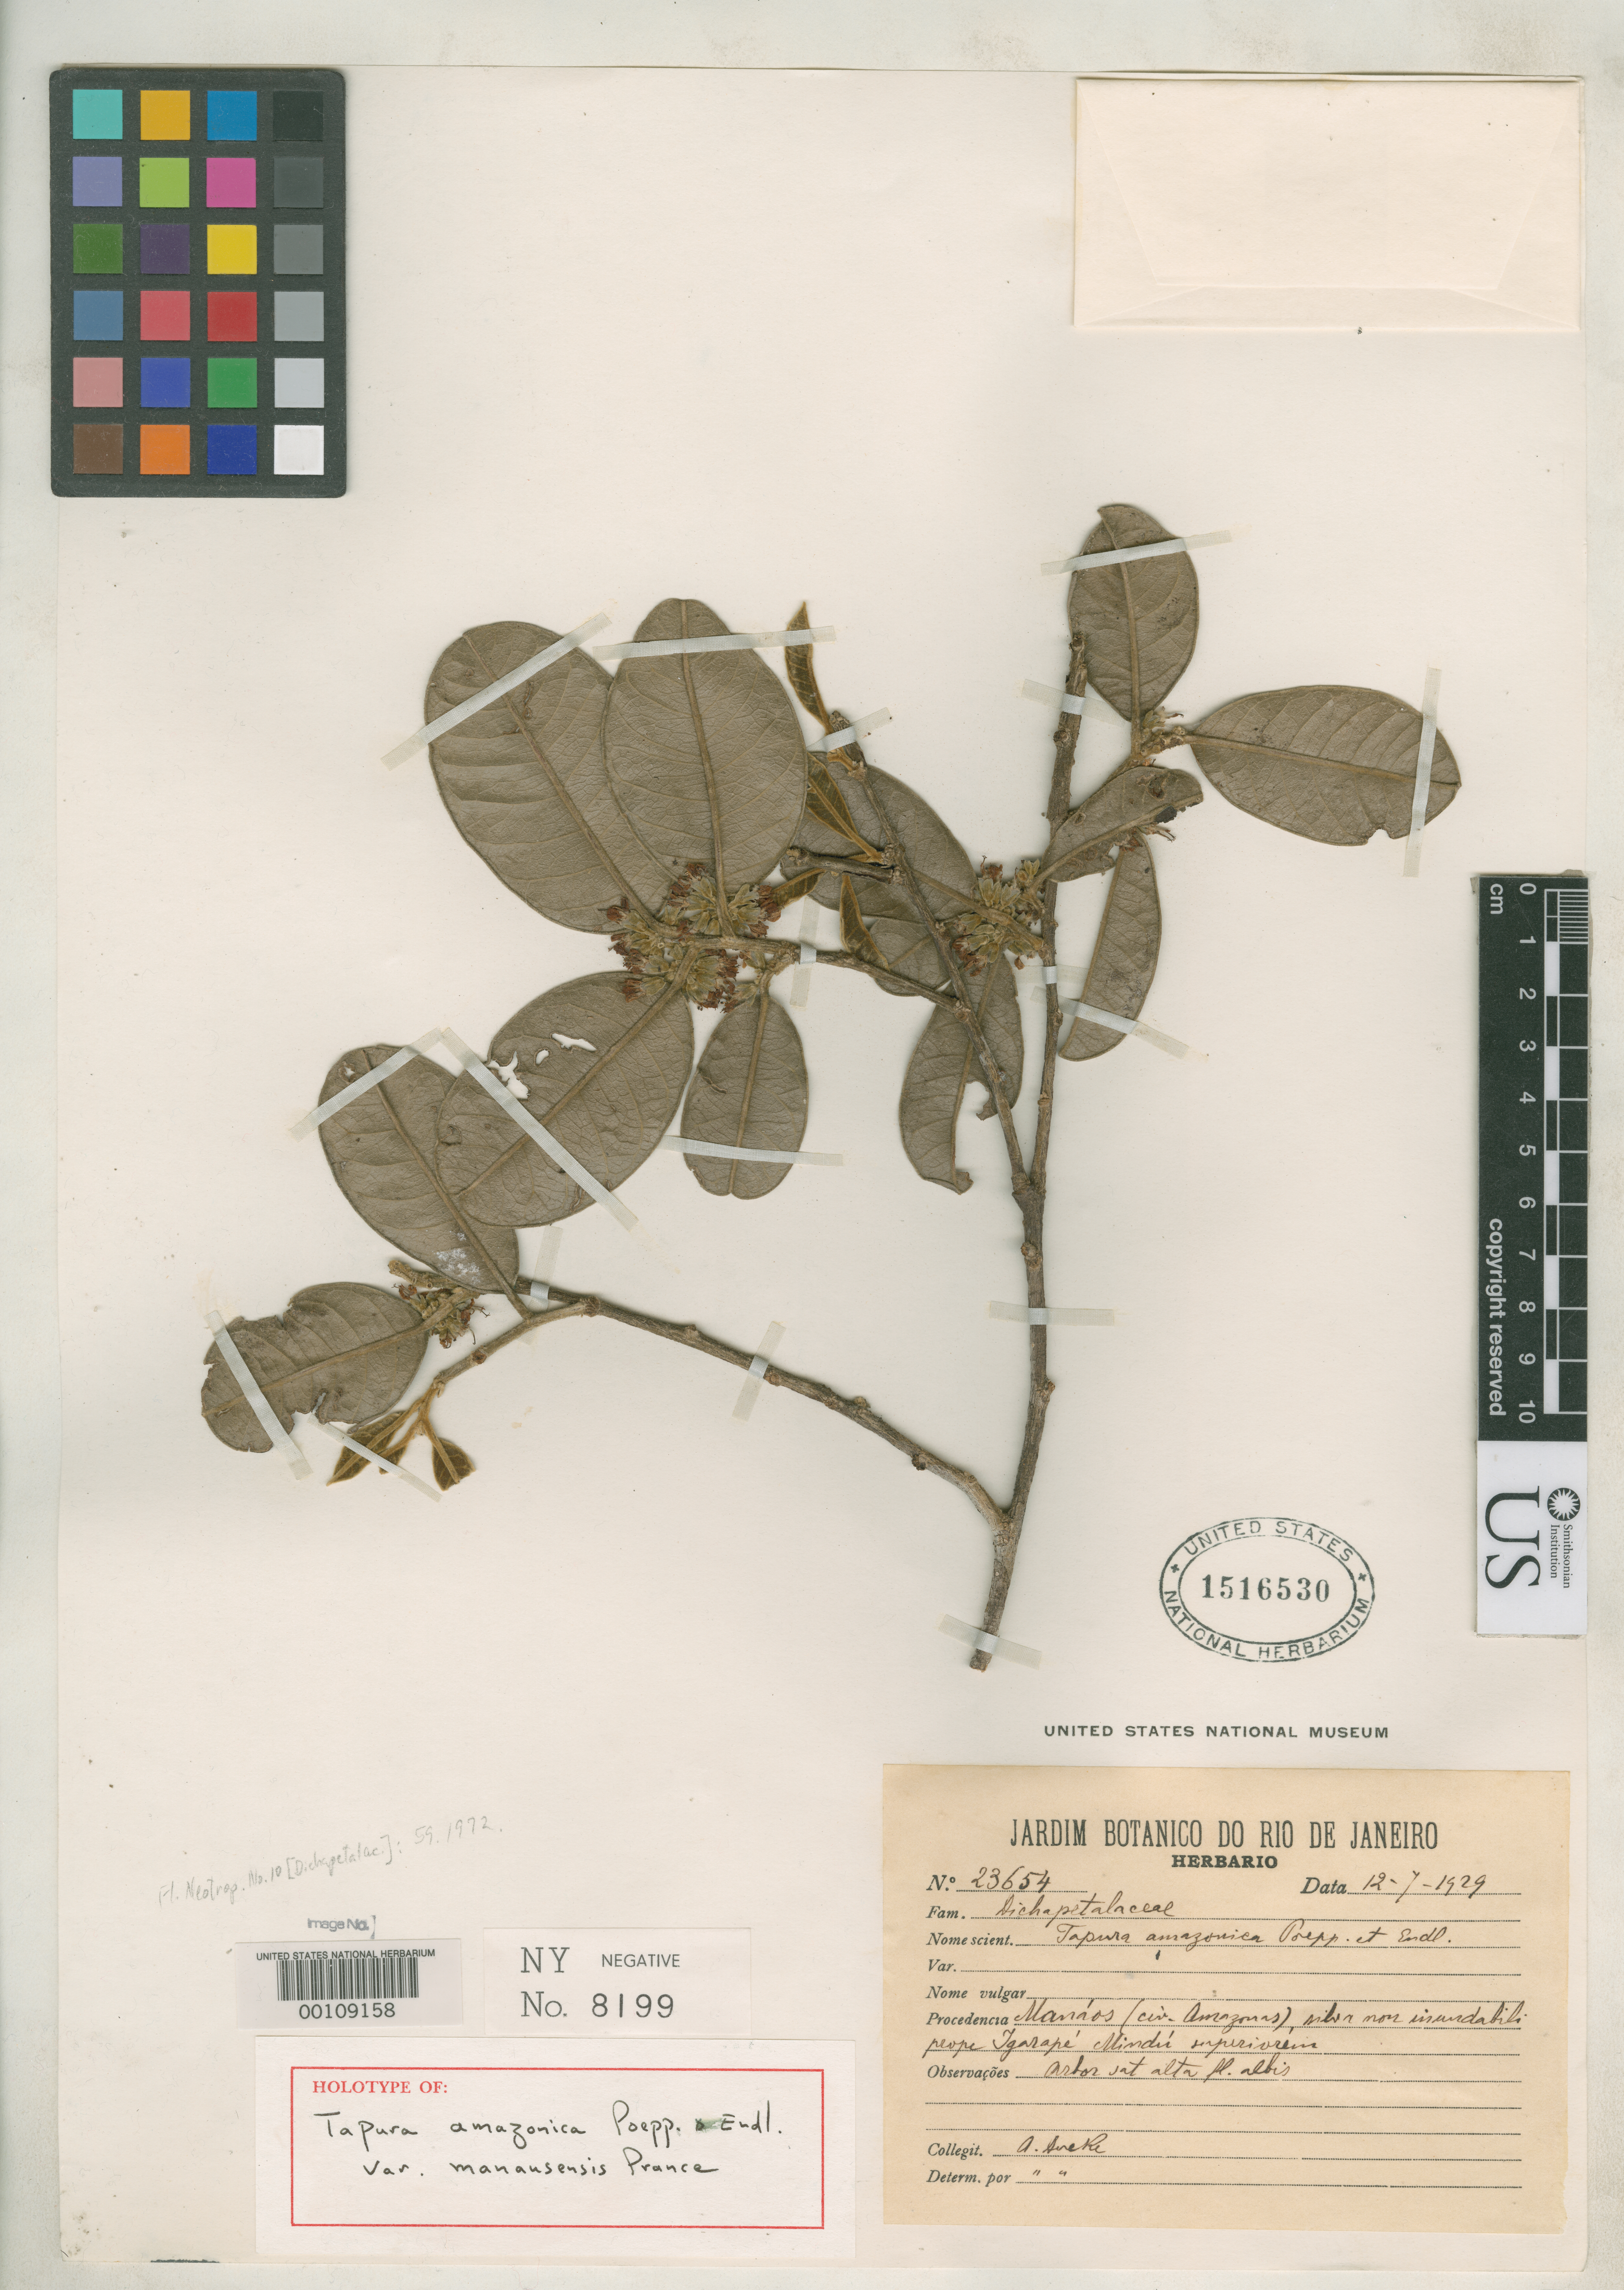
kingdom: Plantae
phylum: Tracheophyta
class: Magnoliopsida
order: Malpighiales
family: Dichapetalaceae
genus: Tapura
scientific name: Tapura amazonica var. manausensis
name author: Prance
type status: Holotype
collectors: A. Ducke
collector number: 23654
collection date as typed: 12 Jul 1929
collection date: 1929-07-12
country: Brazil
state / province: Amazonas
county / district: Manaus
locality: Manaos, near Igarape Mindu.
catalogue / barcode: US 1516530